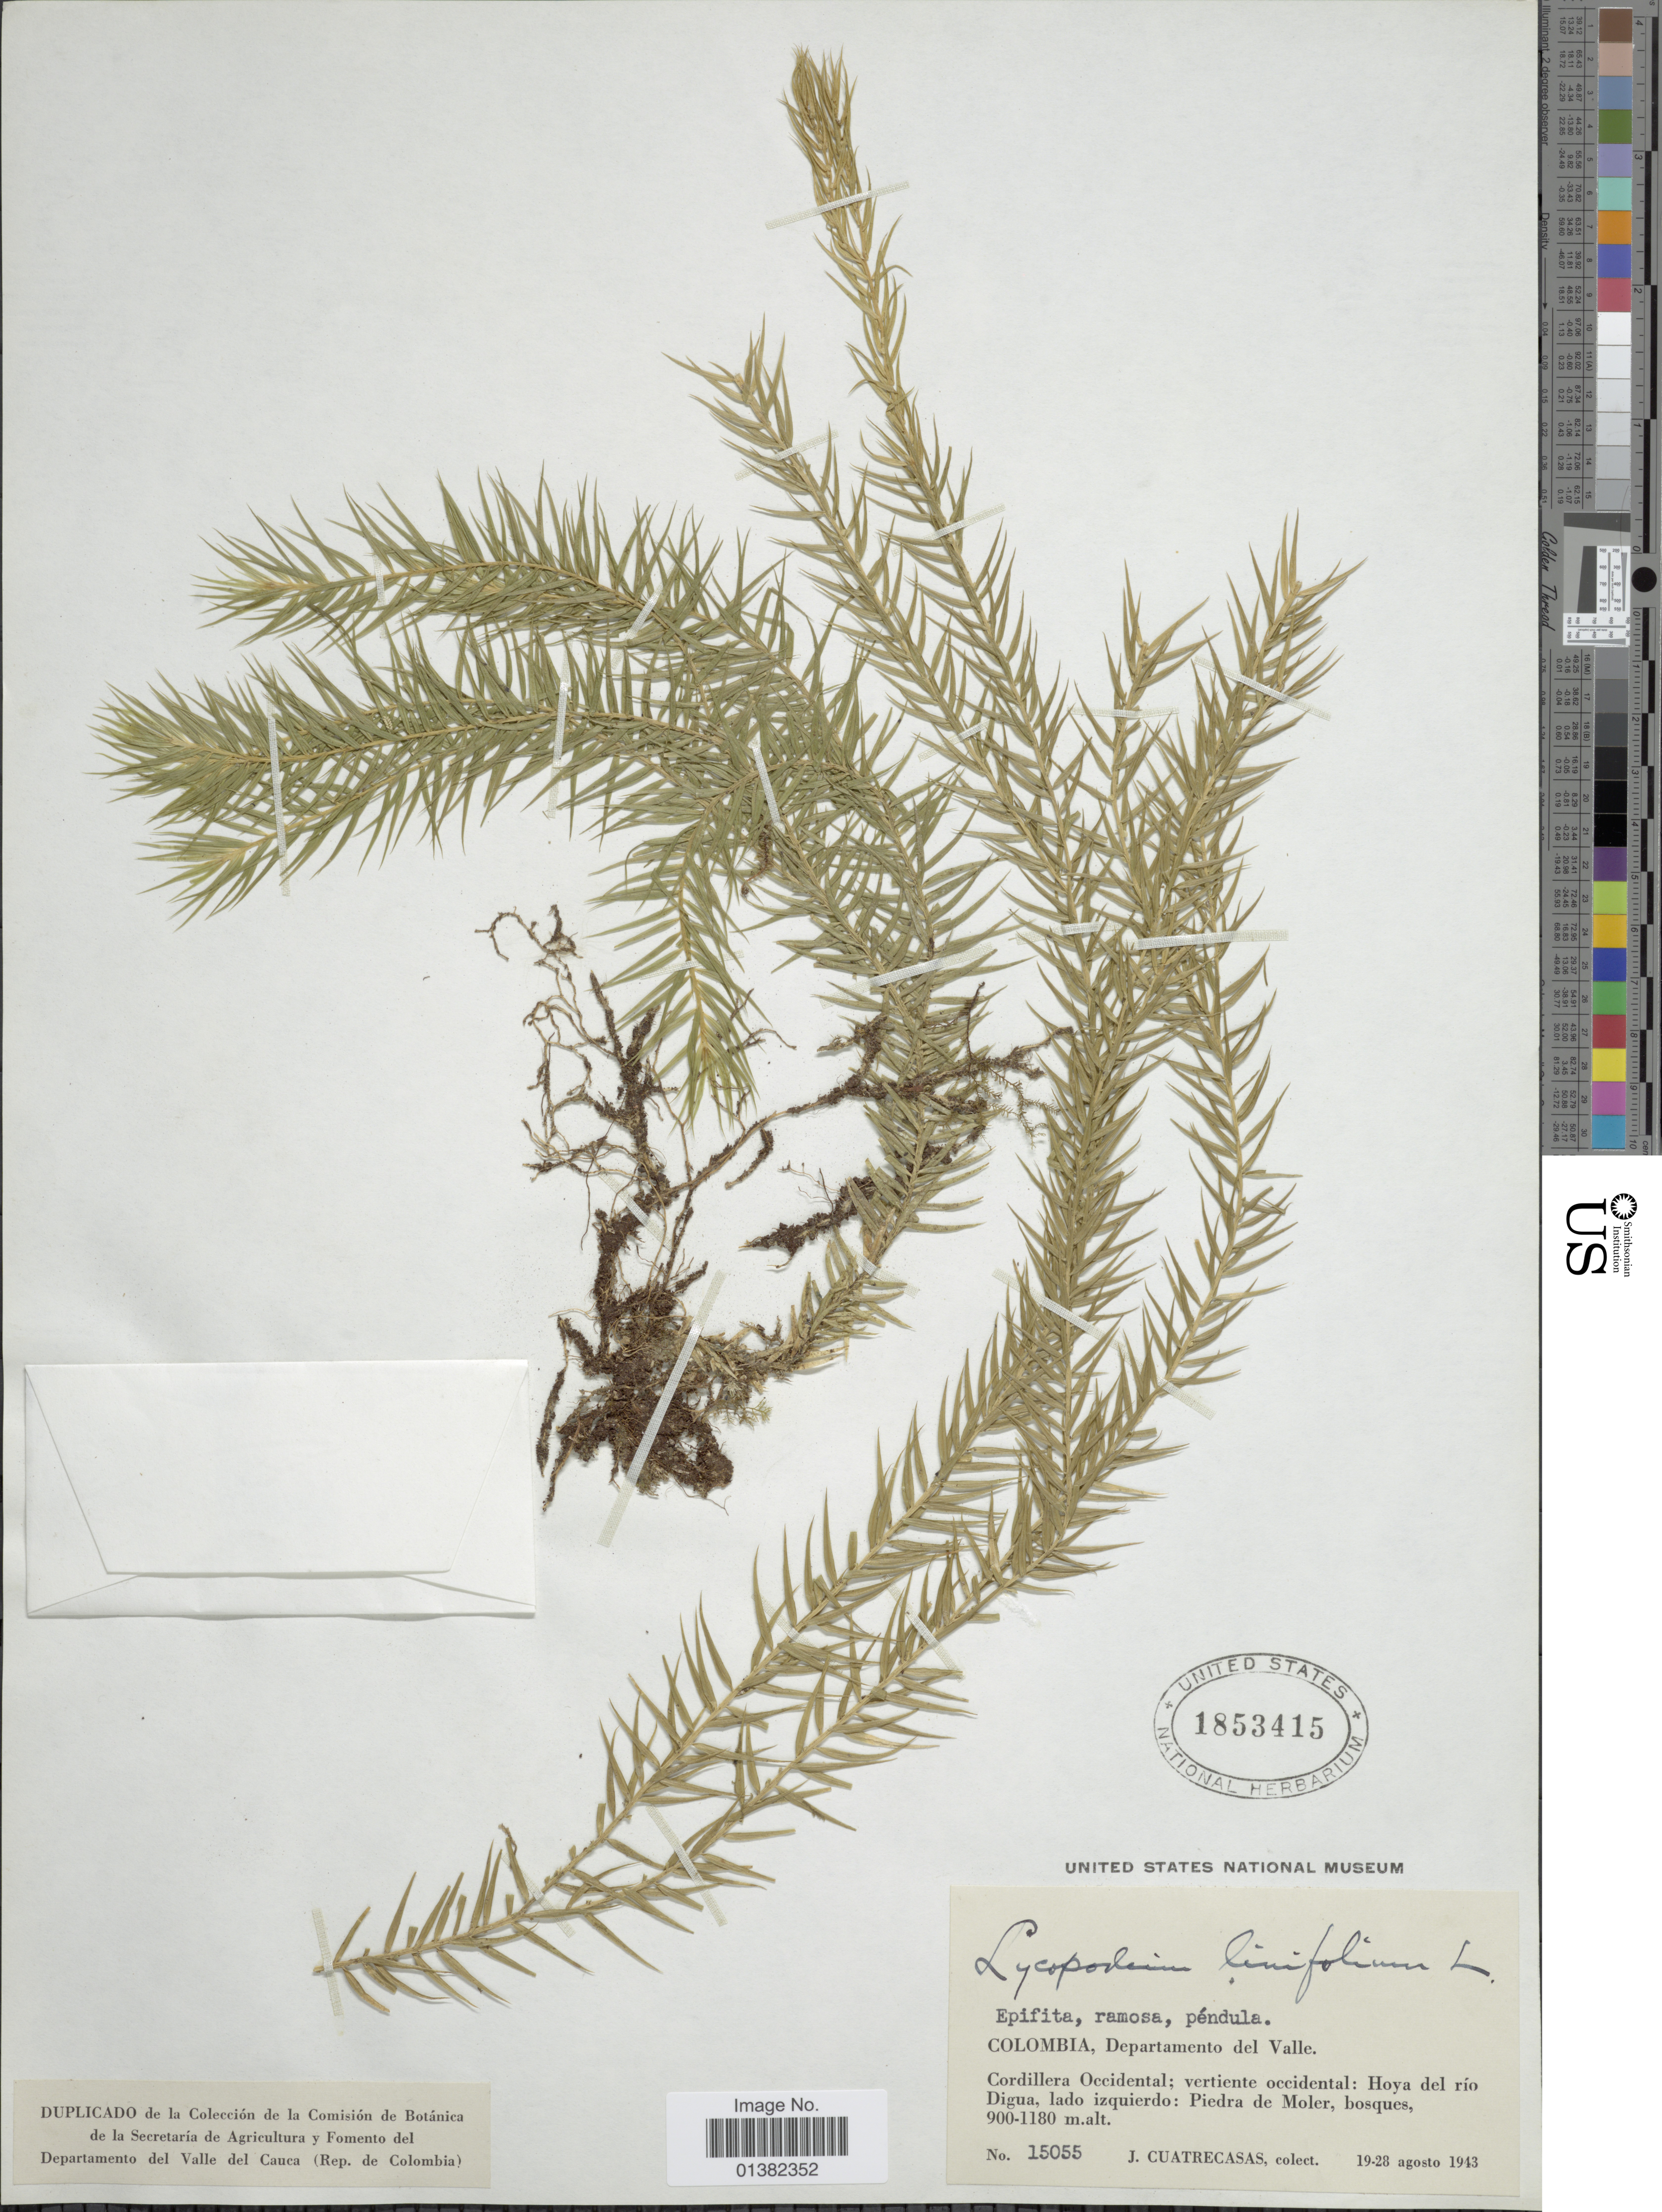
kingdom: Plantae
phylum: Tracheophyta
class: Lycopodiopsida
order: Lycopodiales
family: Lycopodiaceae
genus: Phlegmariurus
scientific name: Phlegmariurus linifolius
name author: (L.) B. Øllg.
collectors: J. Cuatrecasas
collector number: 15055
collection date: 1943-08-19/1943-08-28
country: Colombia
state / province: Valle del Cauca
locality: Departamento del Valle. Cordillera Occidental; vertiente occidental: Hoya del río Digua, lado izquierdo: Piedra de Moler, bosques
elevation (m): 900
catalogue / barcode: US 1853415